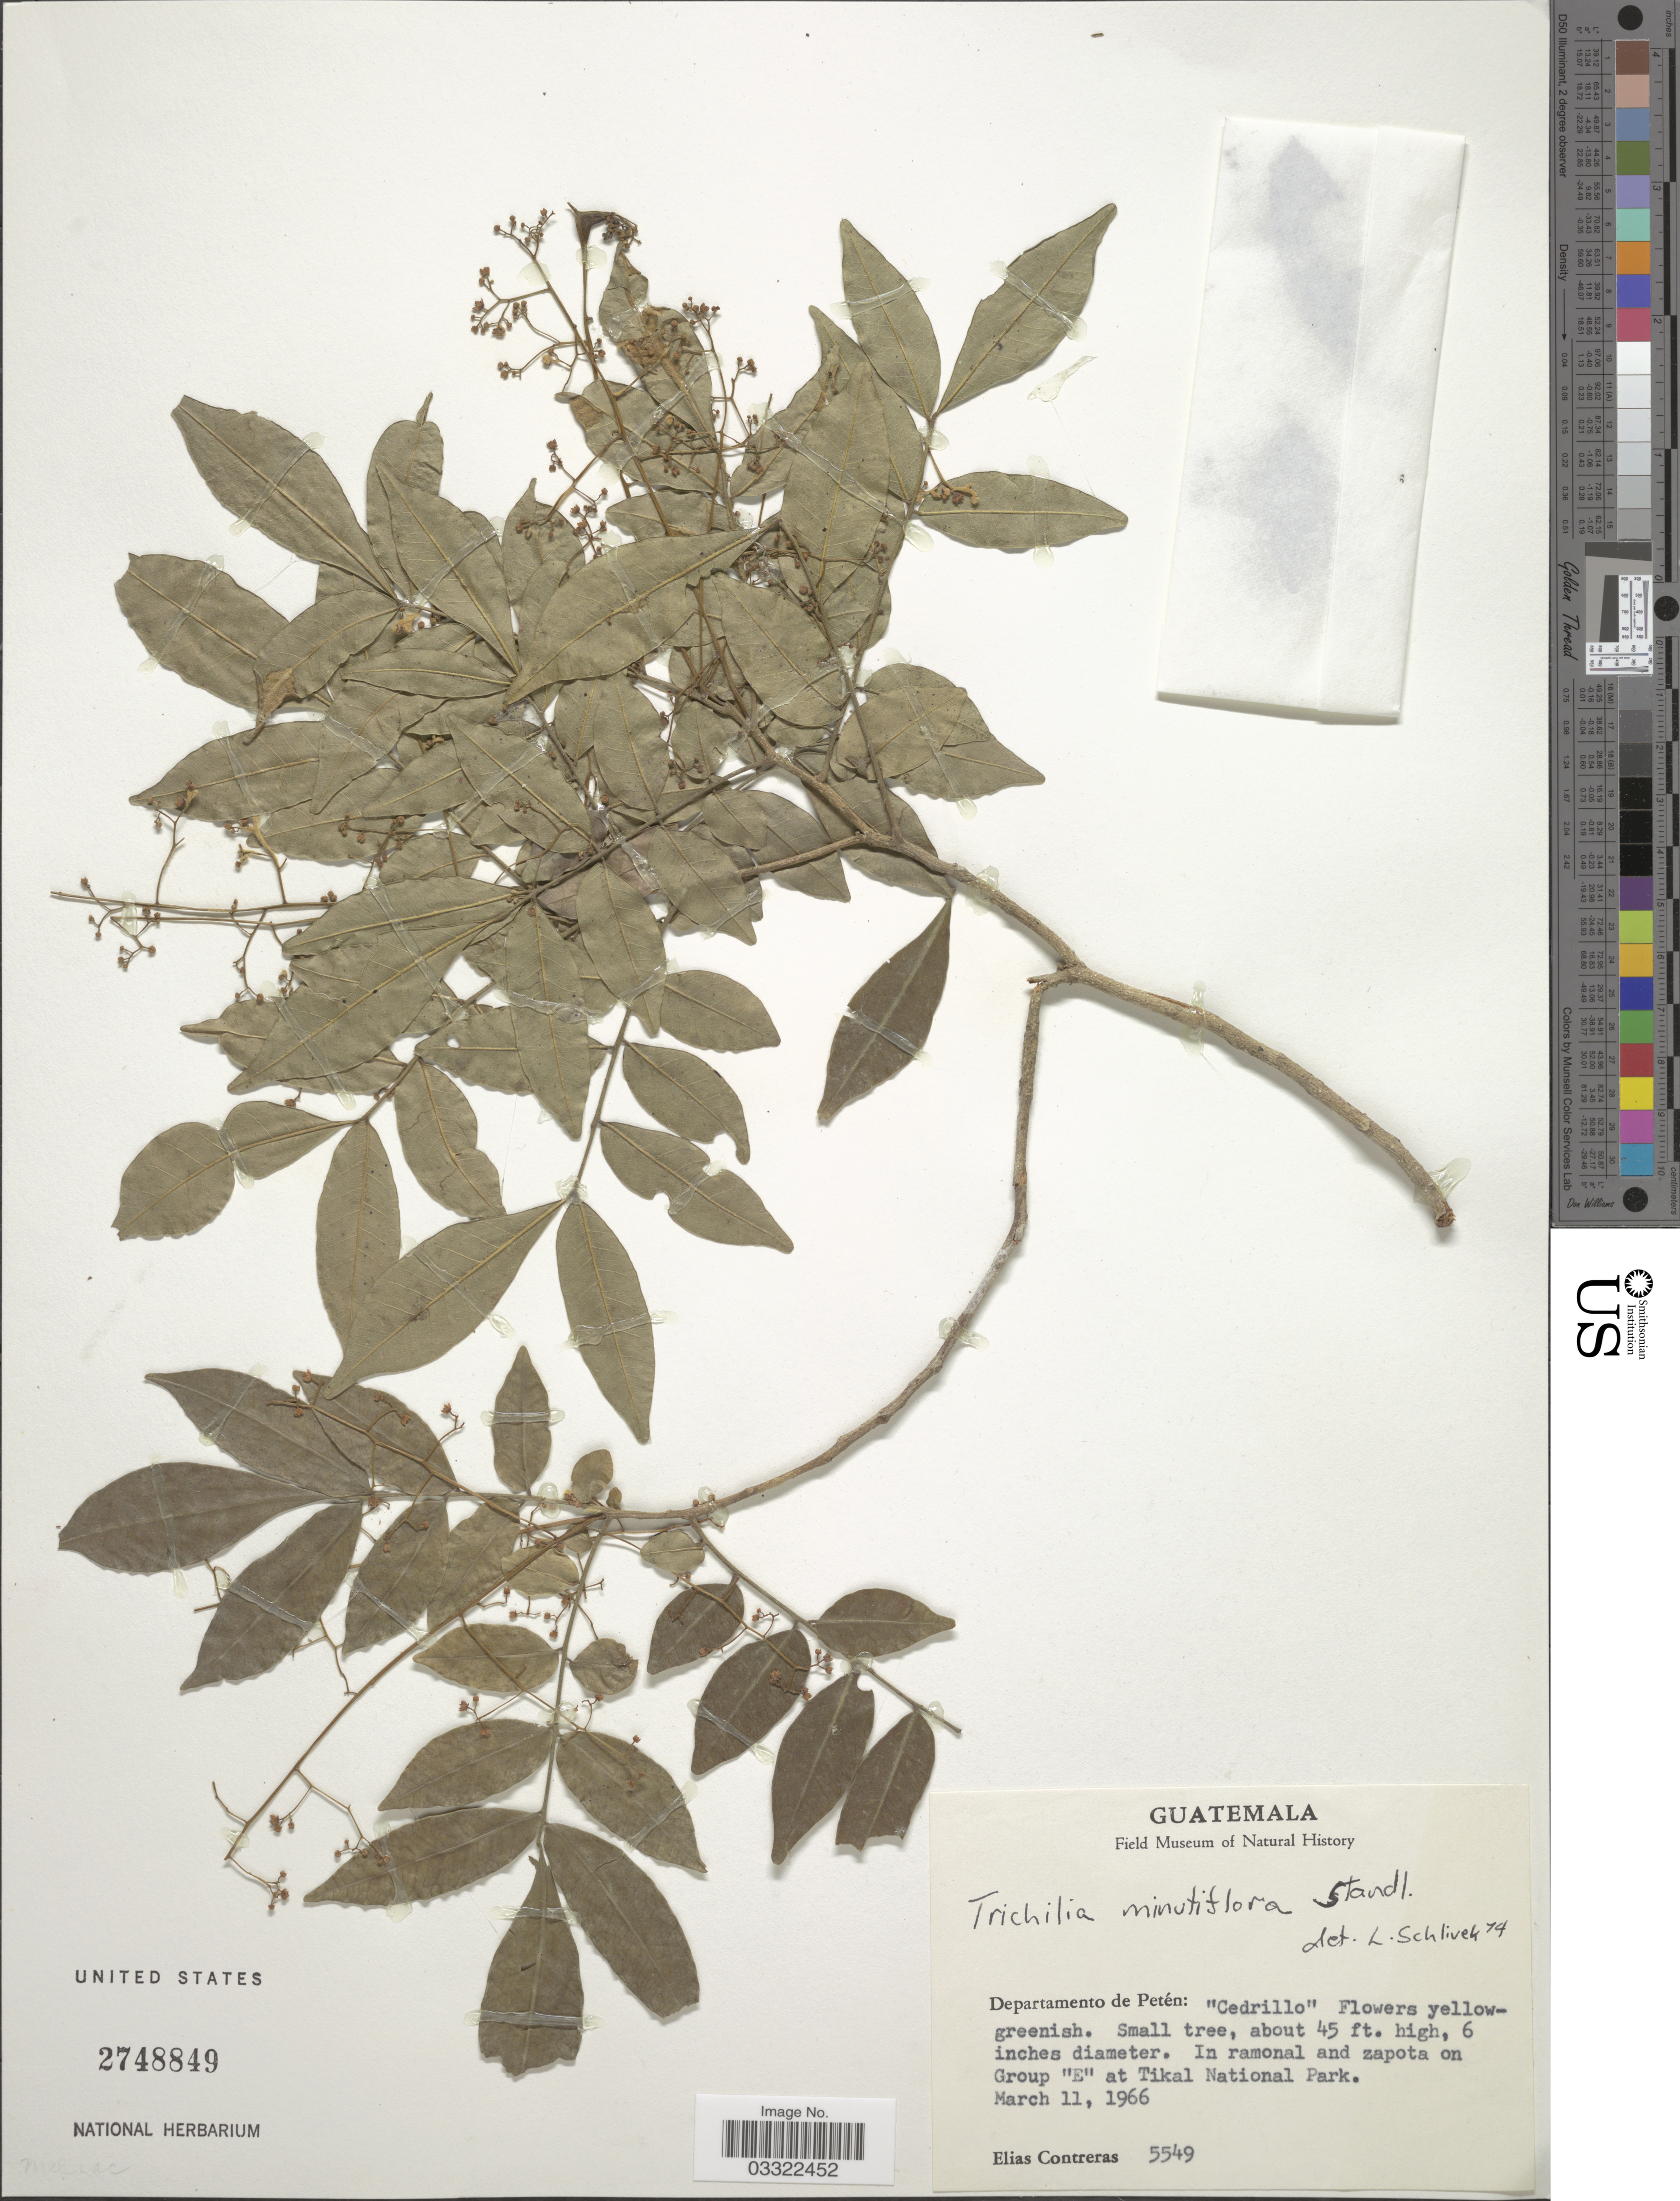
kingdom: Plantae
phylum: Tracheophyta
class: Magnoliopsida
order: Sapindales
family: Meliaceae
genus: Trichilia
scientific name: Trichilia minutiflora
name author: Standl.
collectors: E. Contreras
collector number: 5549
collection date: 1966-03-11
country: Guatemala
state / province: El Petén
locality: Departamento de Petén. In ramonal and zapota on Group "E" at Tikal National Park.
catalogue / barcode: US 2748849